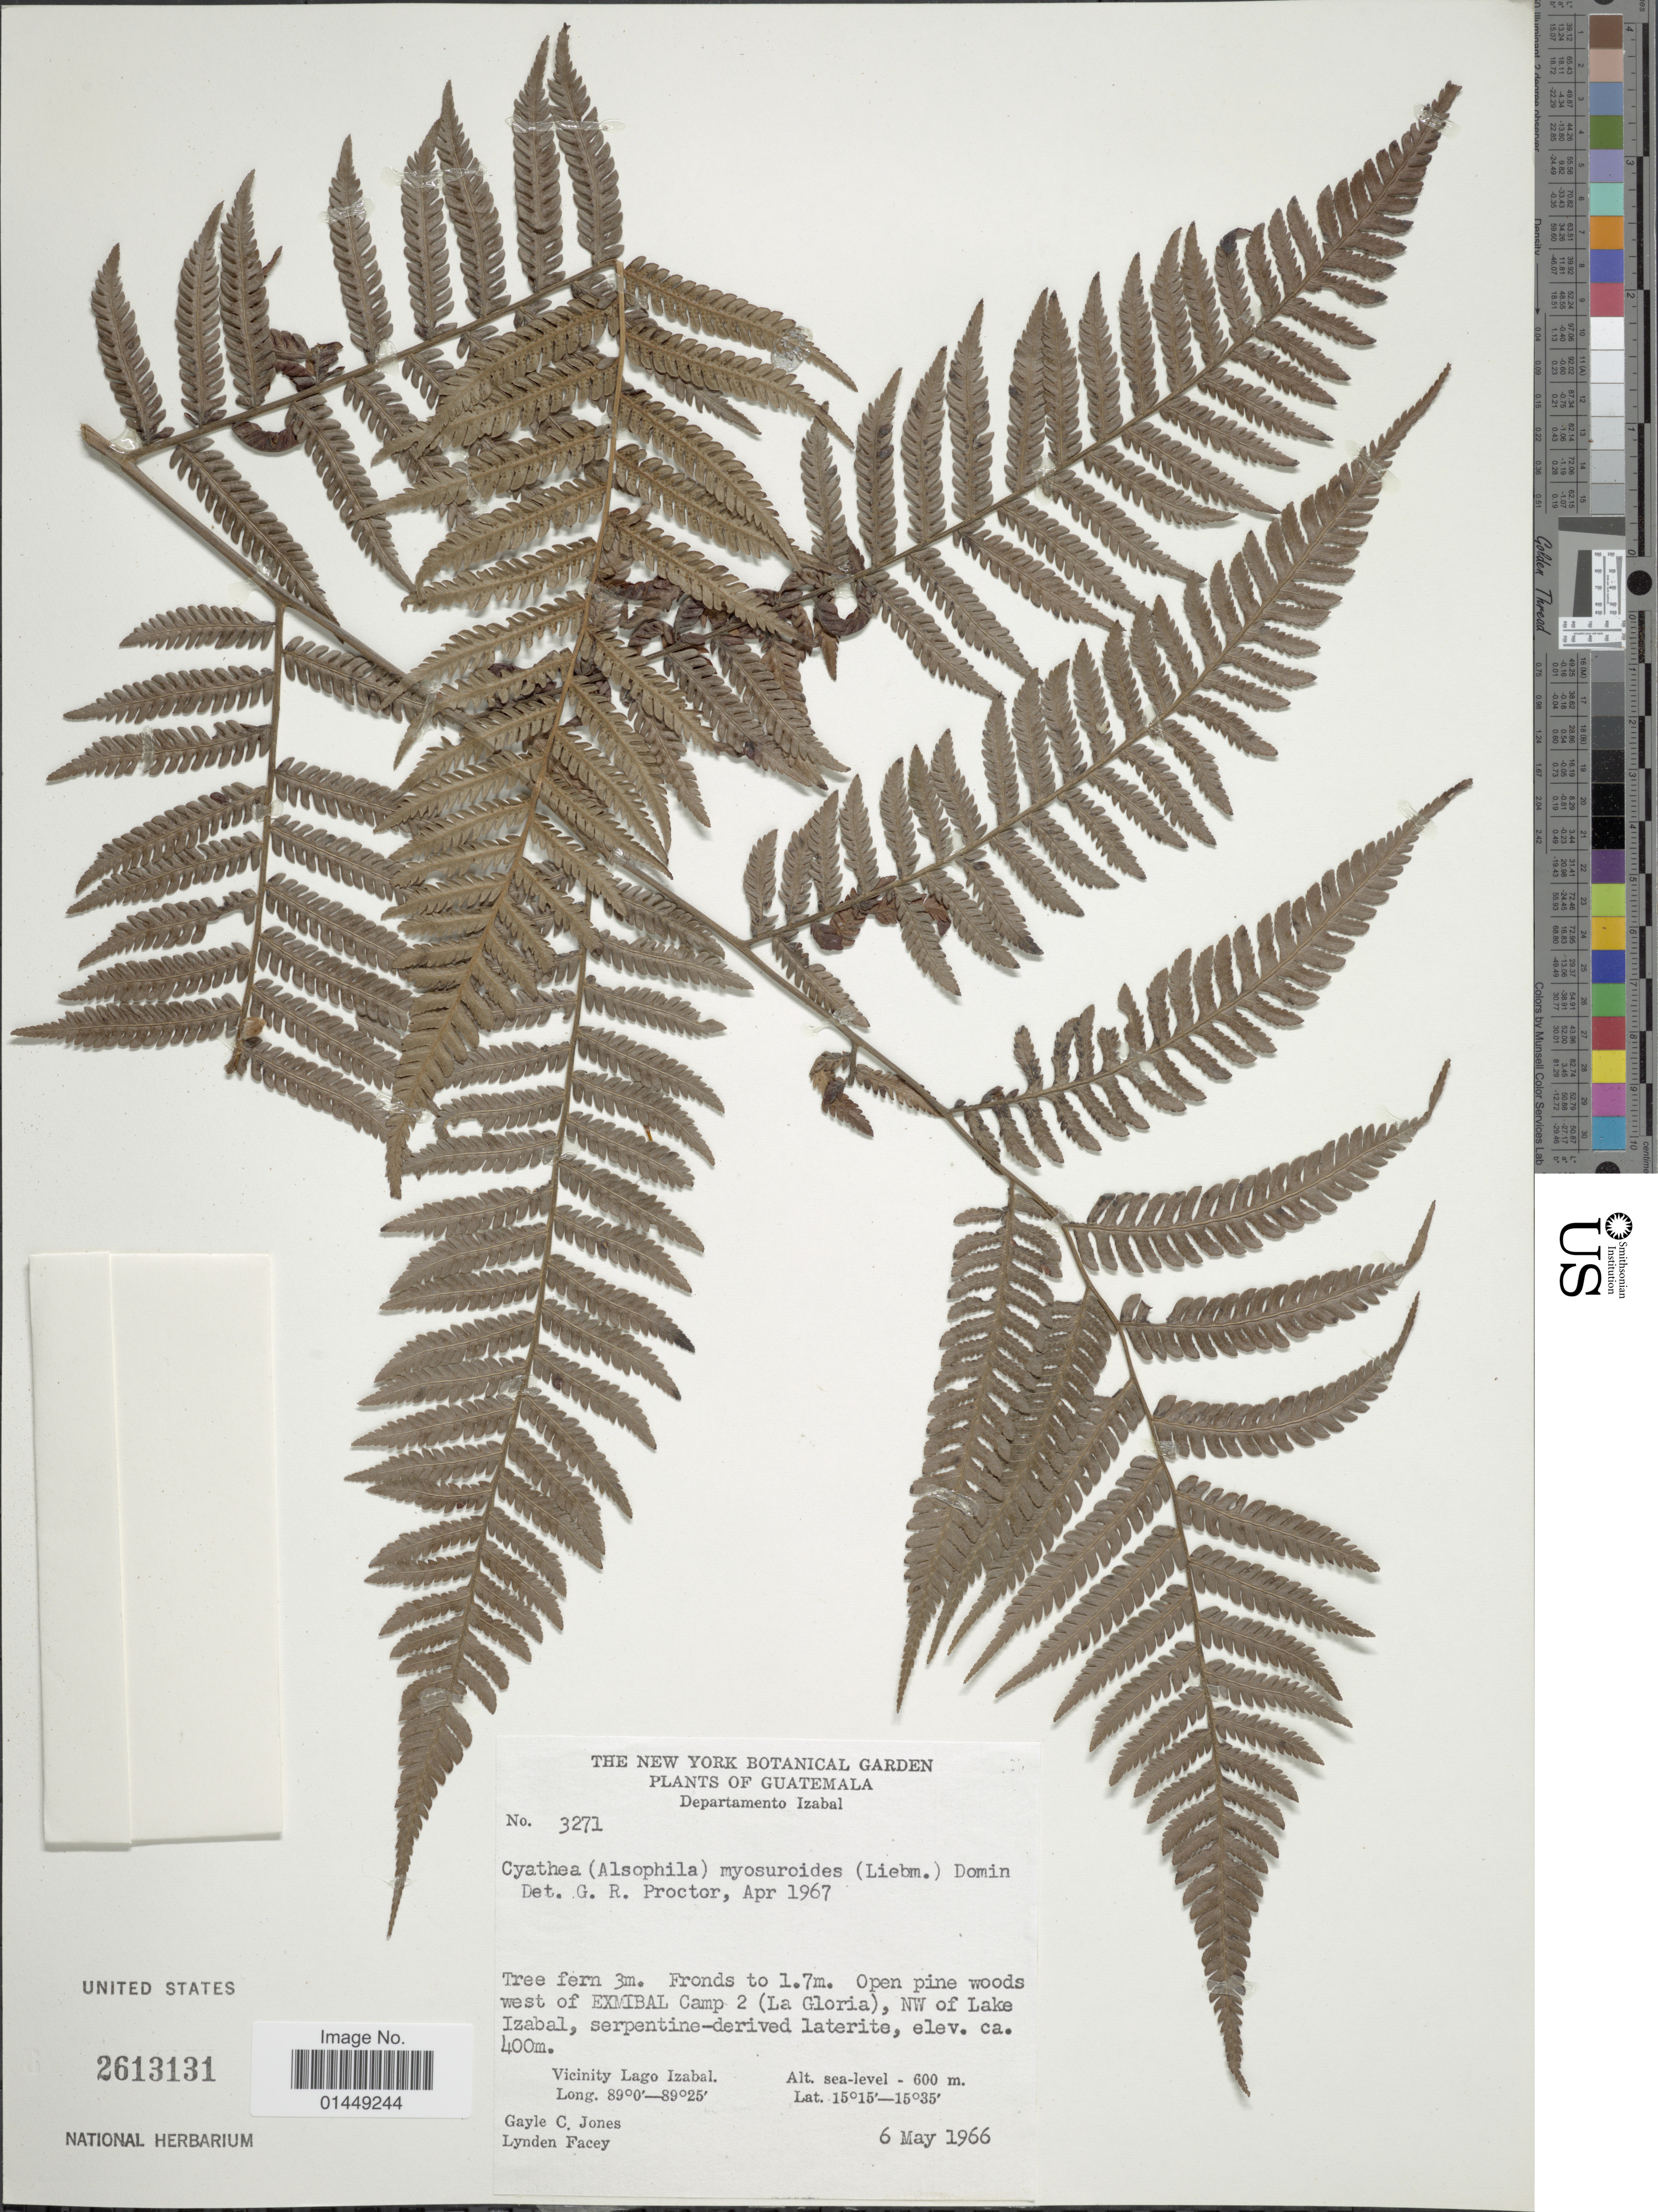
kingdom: Plantae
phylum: Tracheophyta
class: Polypodiopsida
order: Cyatheales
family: Cyatheaceae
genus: Cyathea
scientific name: Cyathea myosuriodes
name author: (Liebm.) Domin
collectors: G. C. Jones & L. Facey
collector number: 3271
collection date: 1966-05-06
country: Guatemala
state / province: Izabal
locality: Departamento Izabal. Open pine woods west of EXMIBAL Camp 2 (La Gloria), NW of Lake Izabal. Vicinity of Lago Izabal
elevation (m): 600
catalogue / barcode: US 2613131